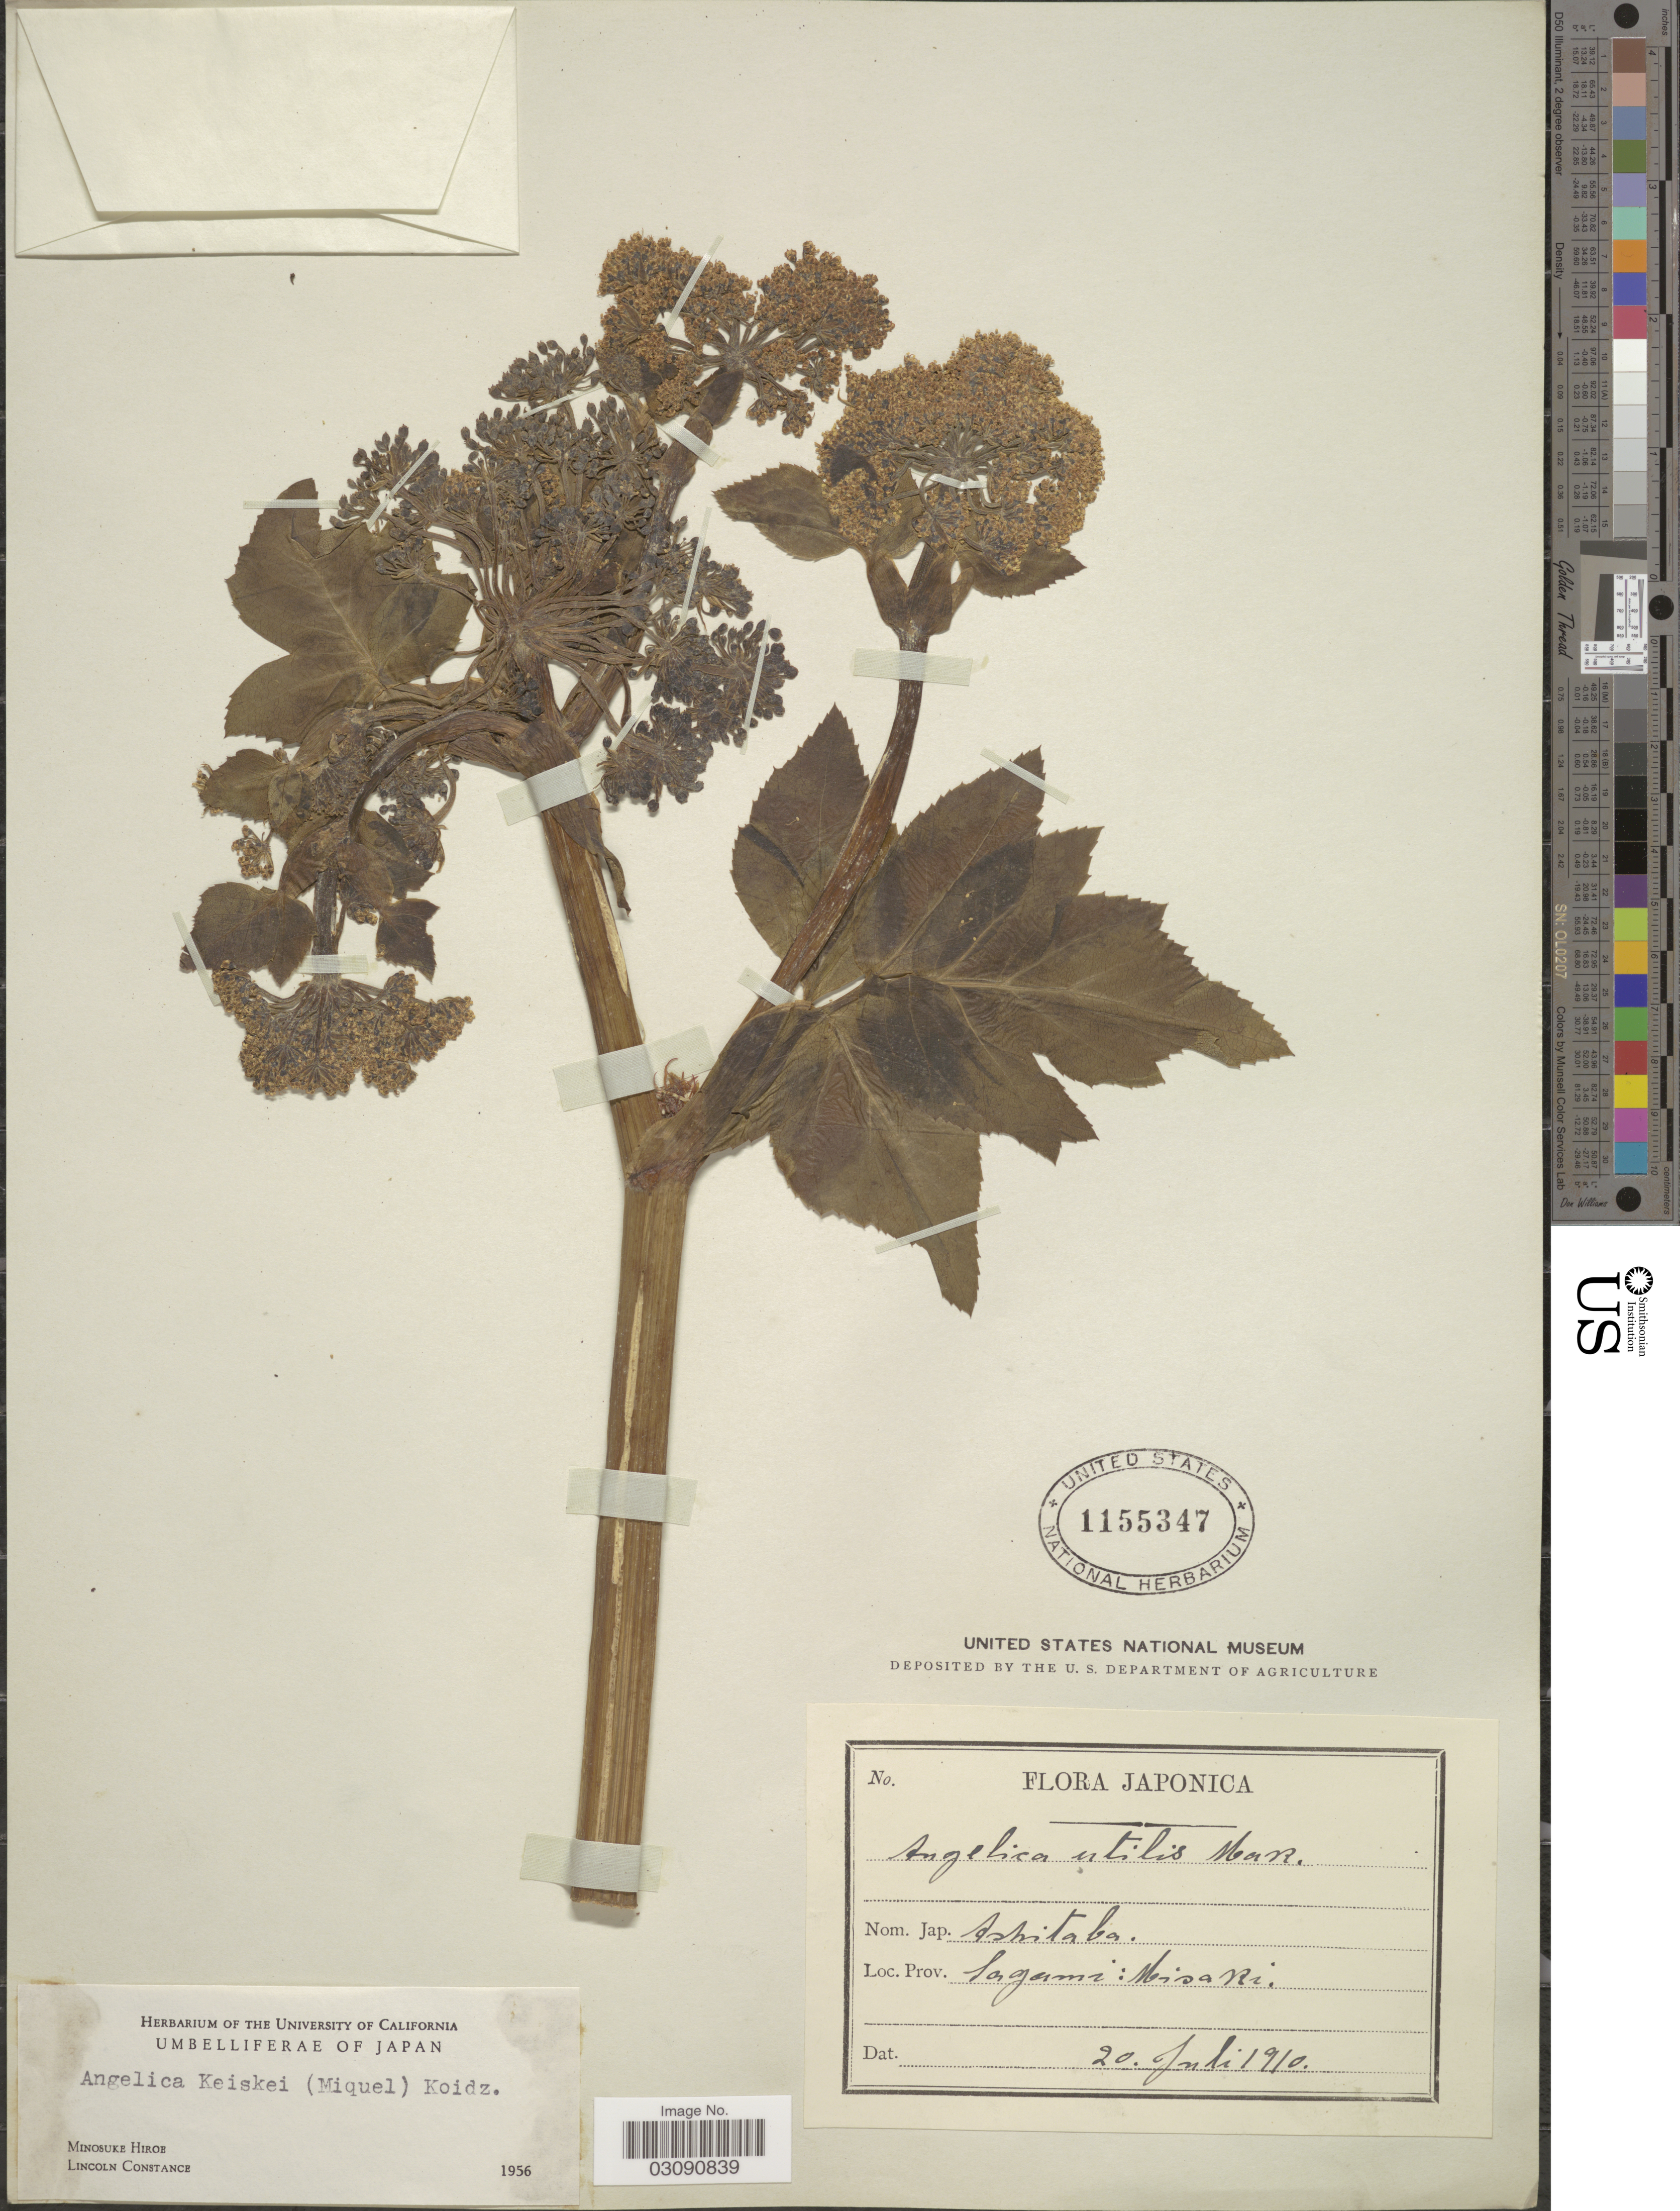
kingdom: Plantae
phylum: Tracheophyta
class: Magnoliopsida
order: Apiales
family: Apiaceae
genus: Angelica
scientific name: Angelica keiskei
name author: (Miq.) Koidz.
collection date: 1910-07-20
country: Japan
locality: Sagami: Misari.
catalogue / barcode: US 1155347